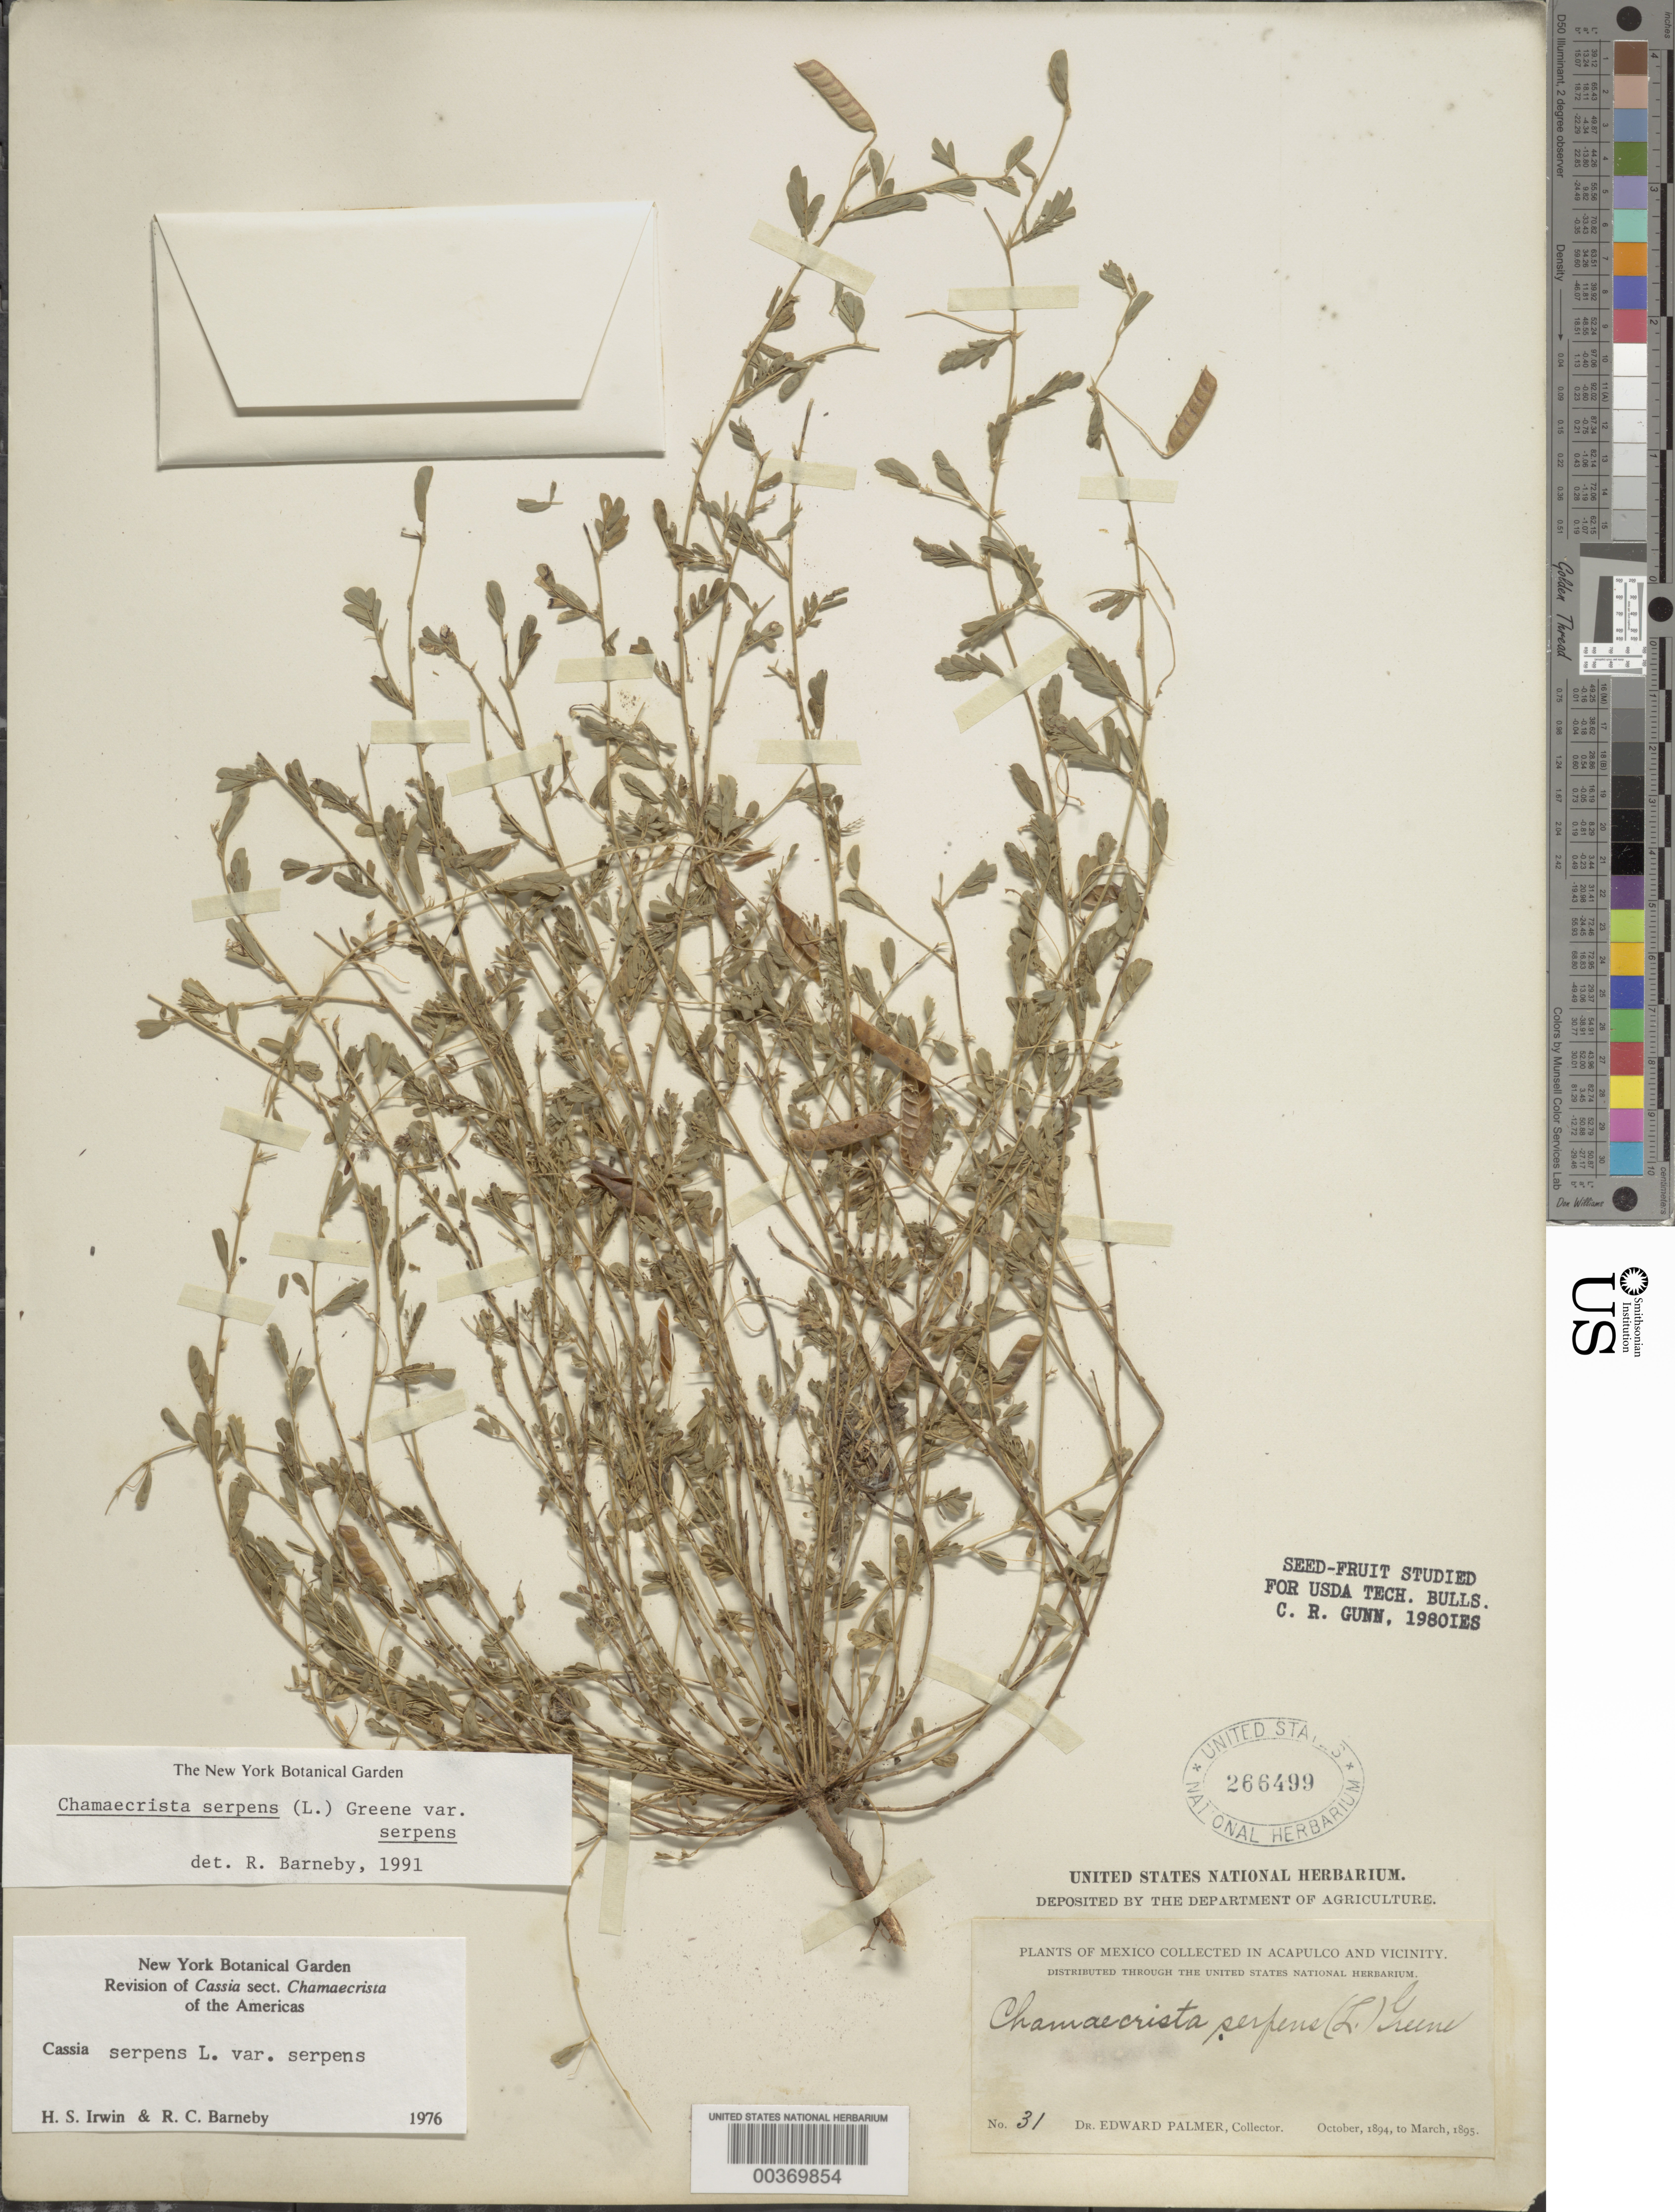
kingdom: Plantae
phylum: Tracheophyta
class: Magnoliopsida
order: Fabales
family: Fabaceae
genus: Chamaecrista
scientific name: Chamaecrista serpens var. serpens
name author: (L.) Greene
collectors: E. Palmer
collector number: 31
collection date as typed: Oct 1894 to -- Mar 1895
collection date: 1894-10/1895-03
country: Mexico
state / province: Guerrero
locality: Acapulco and vicinity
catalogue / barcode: US 266499